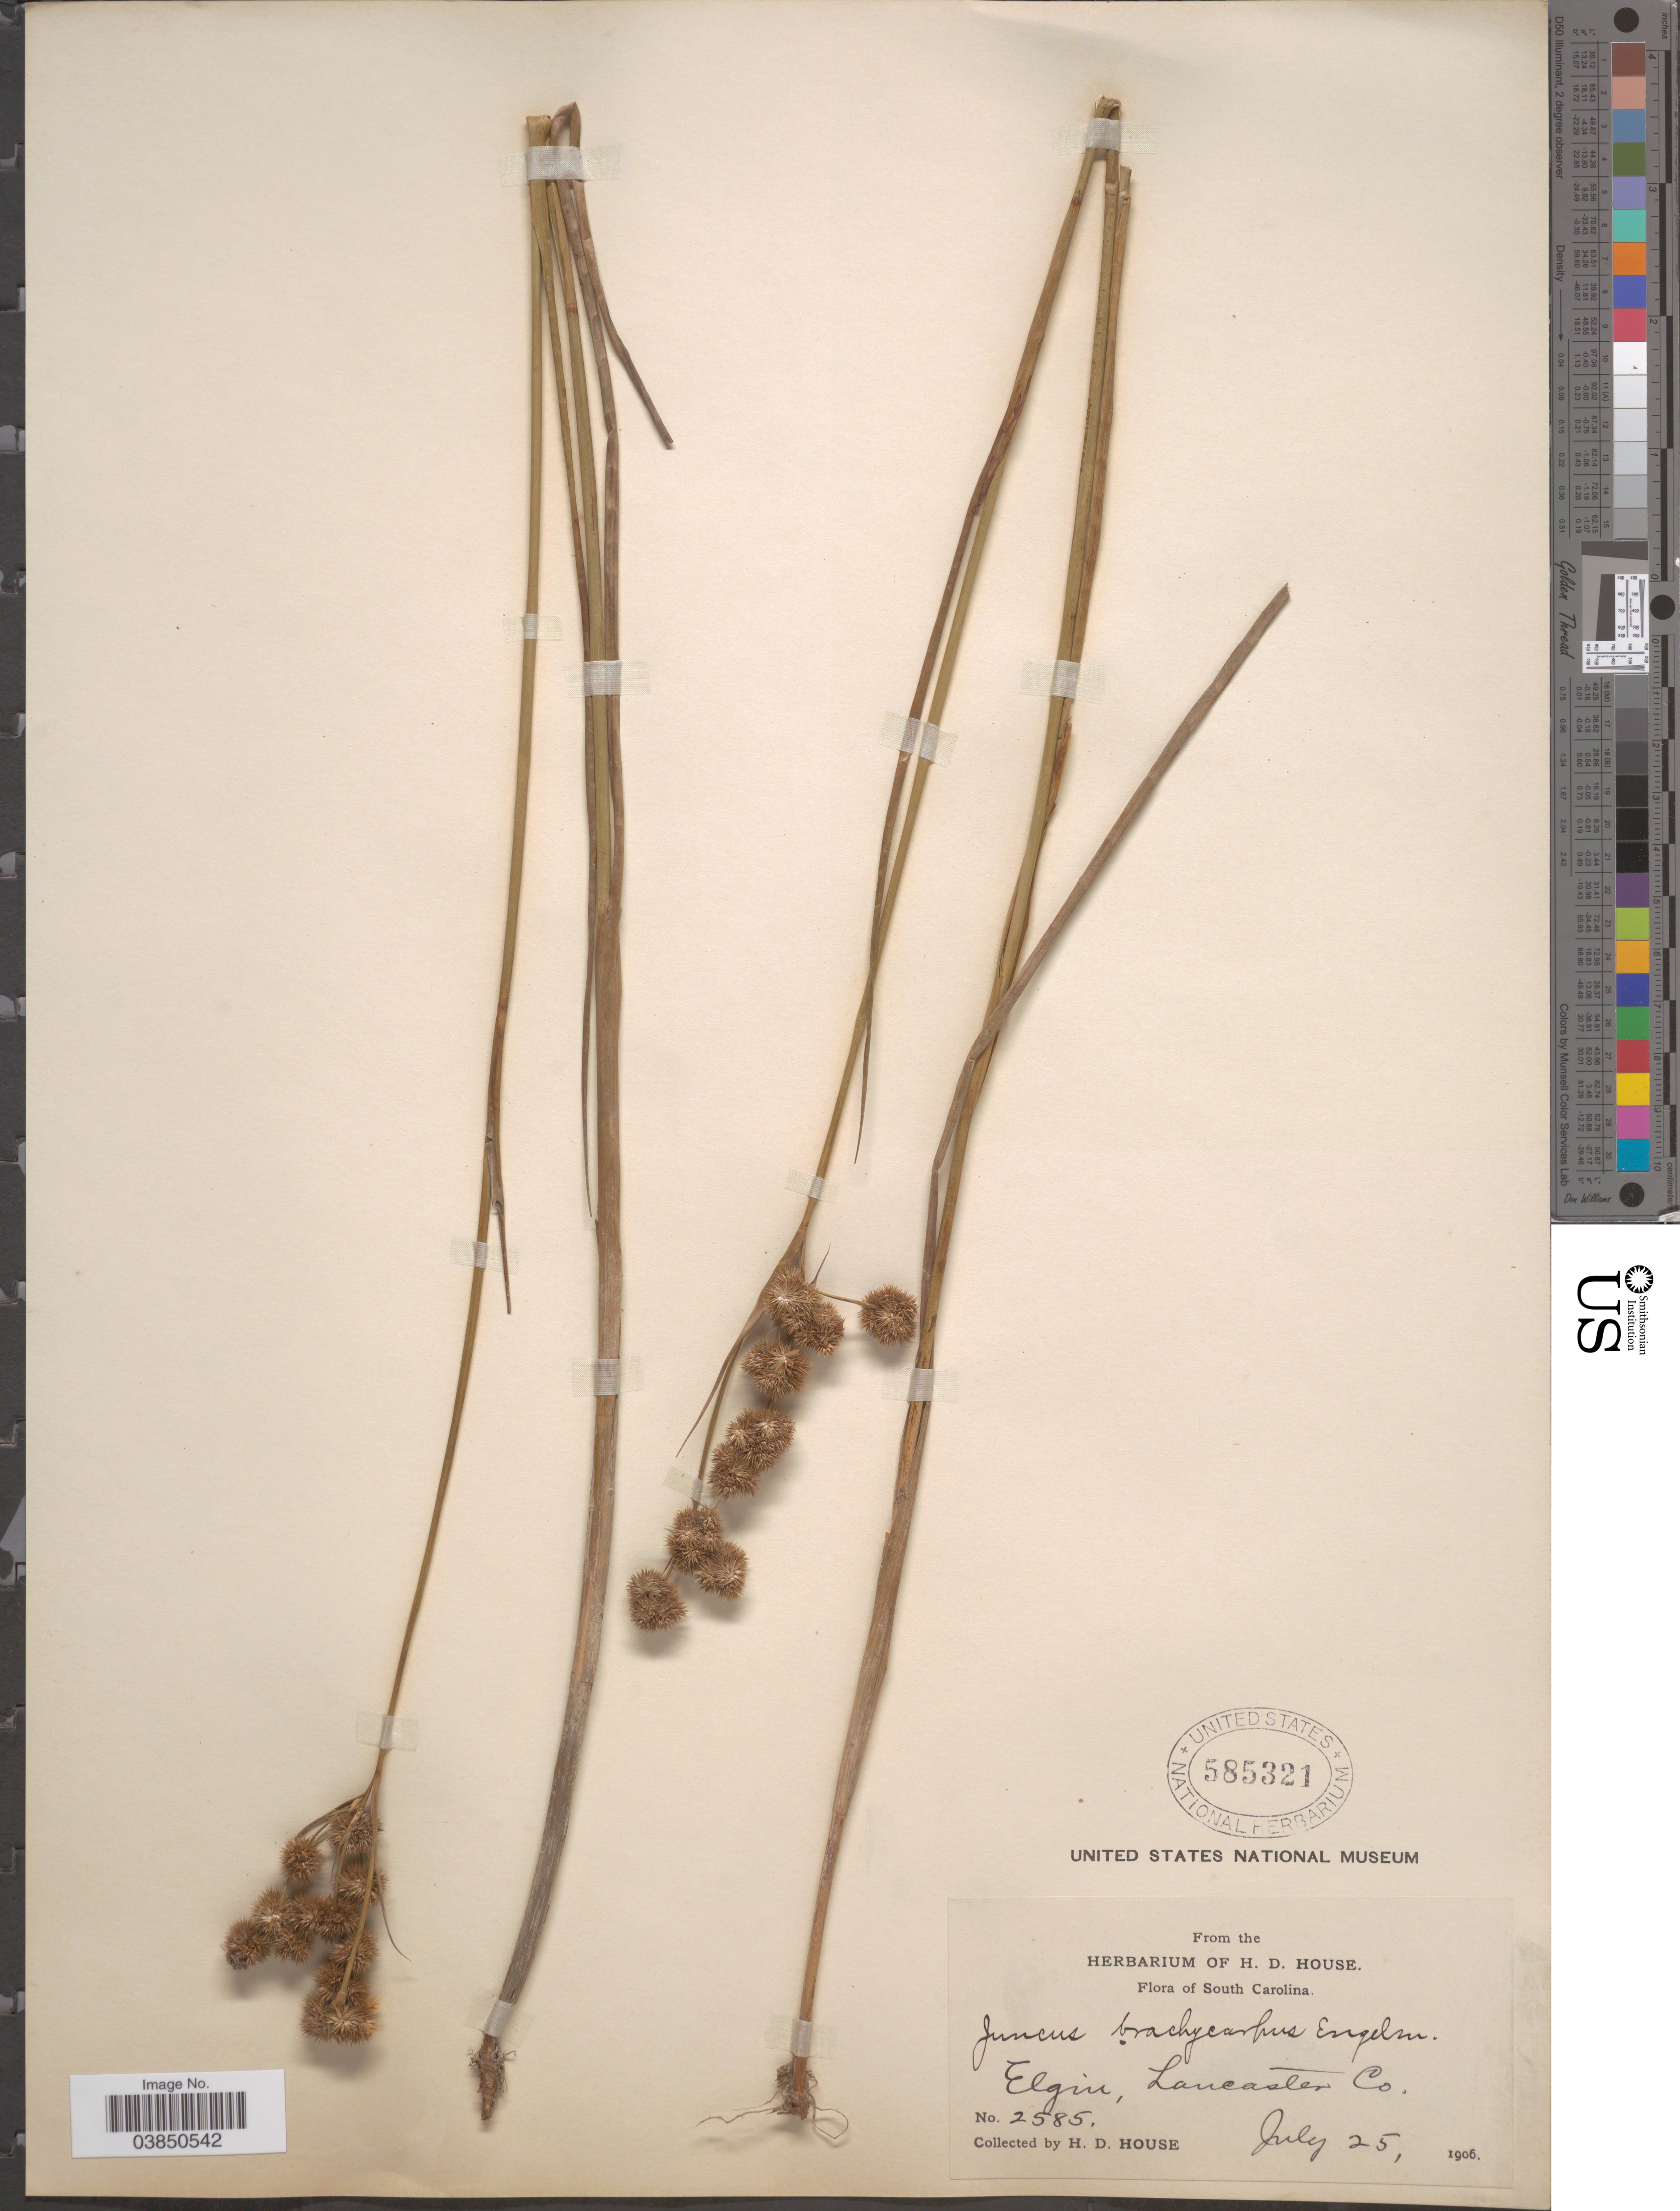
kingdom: Plantae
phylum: Tracheophyta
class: Liliopsida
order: Poales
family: Juncaceae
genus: Juncus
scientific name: Juncus brachycarpus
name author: Engelm.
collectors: H. D. House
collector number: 2585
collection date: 1906-07-25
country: United States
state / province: South Carolina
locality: Elgin, Lancaster Co.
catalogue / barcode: US 585321